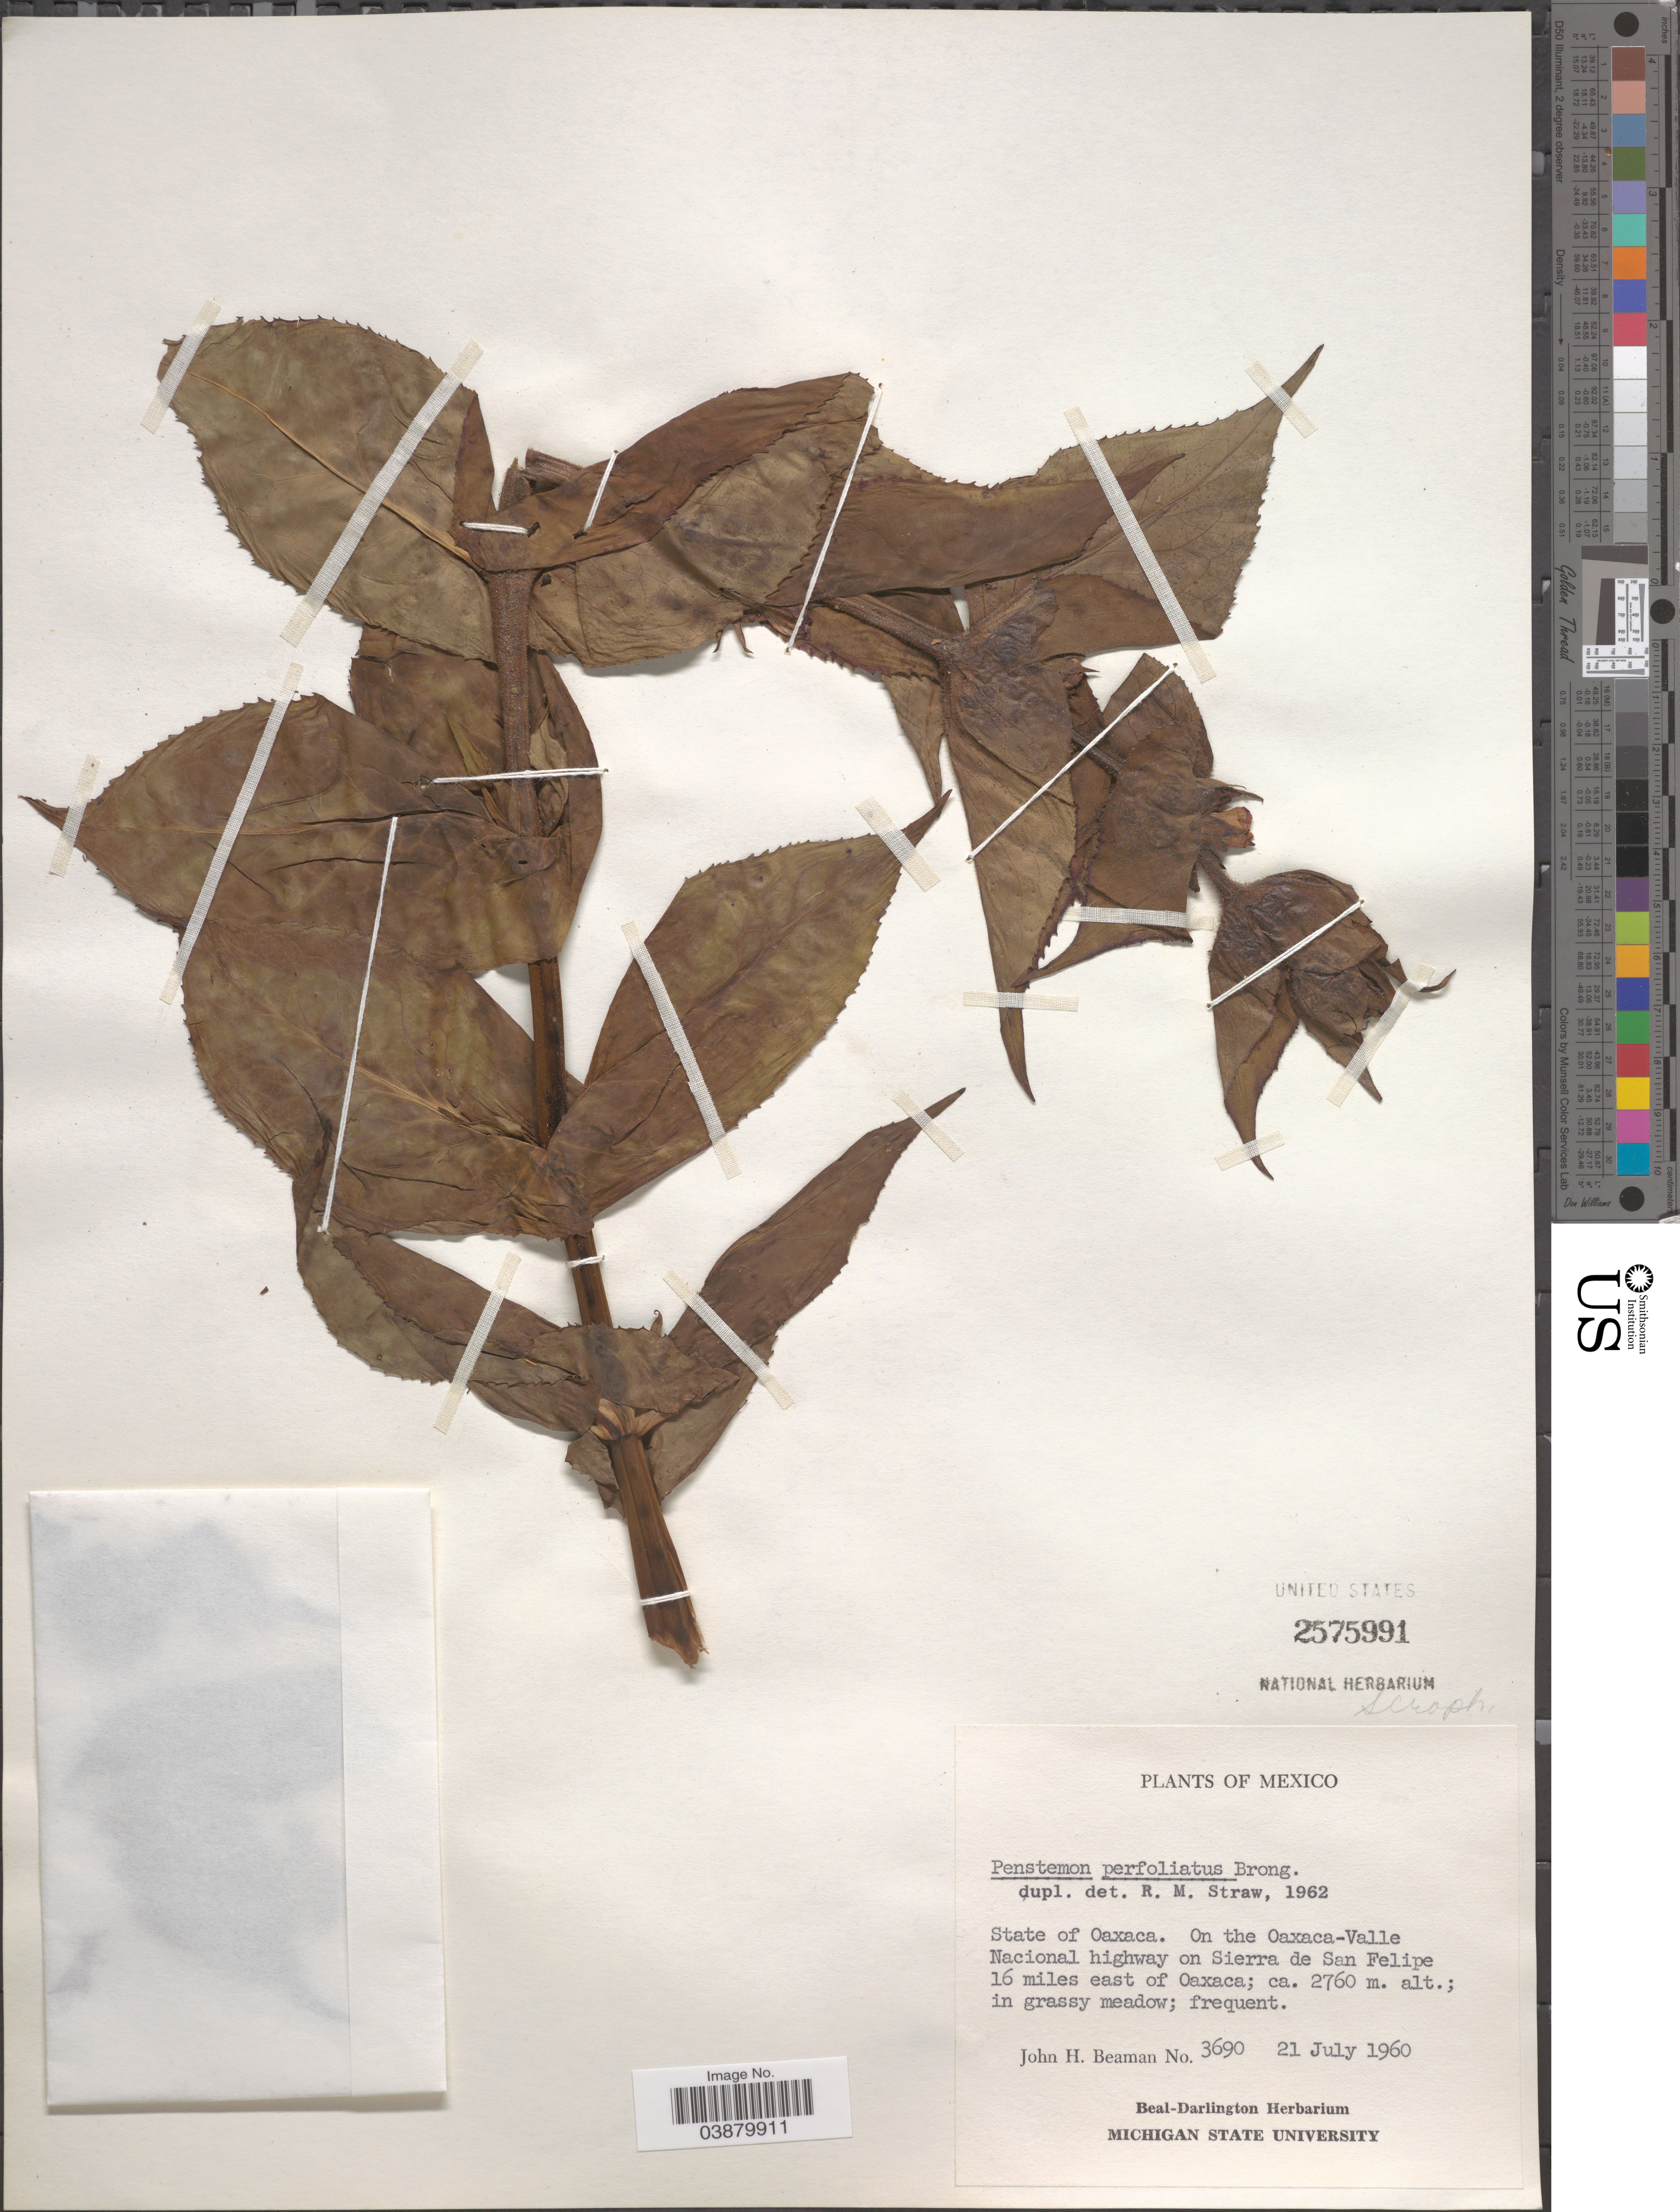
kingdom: Plantae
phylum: Tracheophyta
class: Magnoliopsida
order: Lamiales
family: Plantaginaceae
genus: Penstemon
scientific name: Penstemon perfoliatus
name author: Brongn.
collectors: J. H. Beaman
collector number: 3690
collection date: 1960-07-21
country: Mexico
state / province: Oaxaca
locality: On the Oaxaca-Valle Nacional highway on Sierra de San Felipe 16 miles east of Oaxaca.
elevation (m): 2760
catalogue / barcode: US 2575991